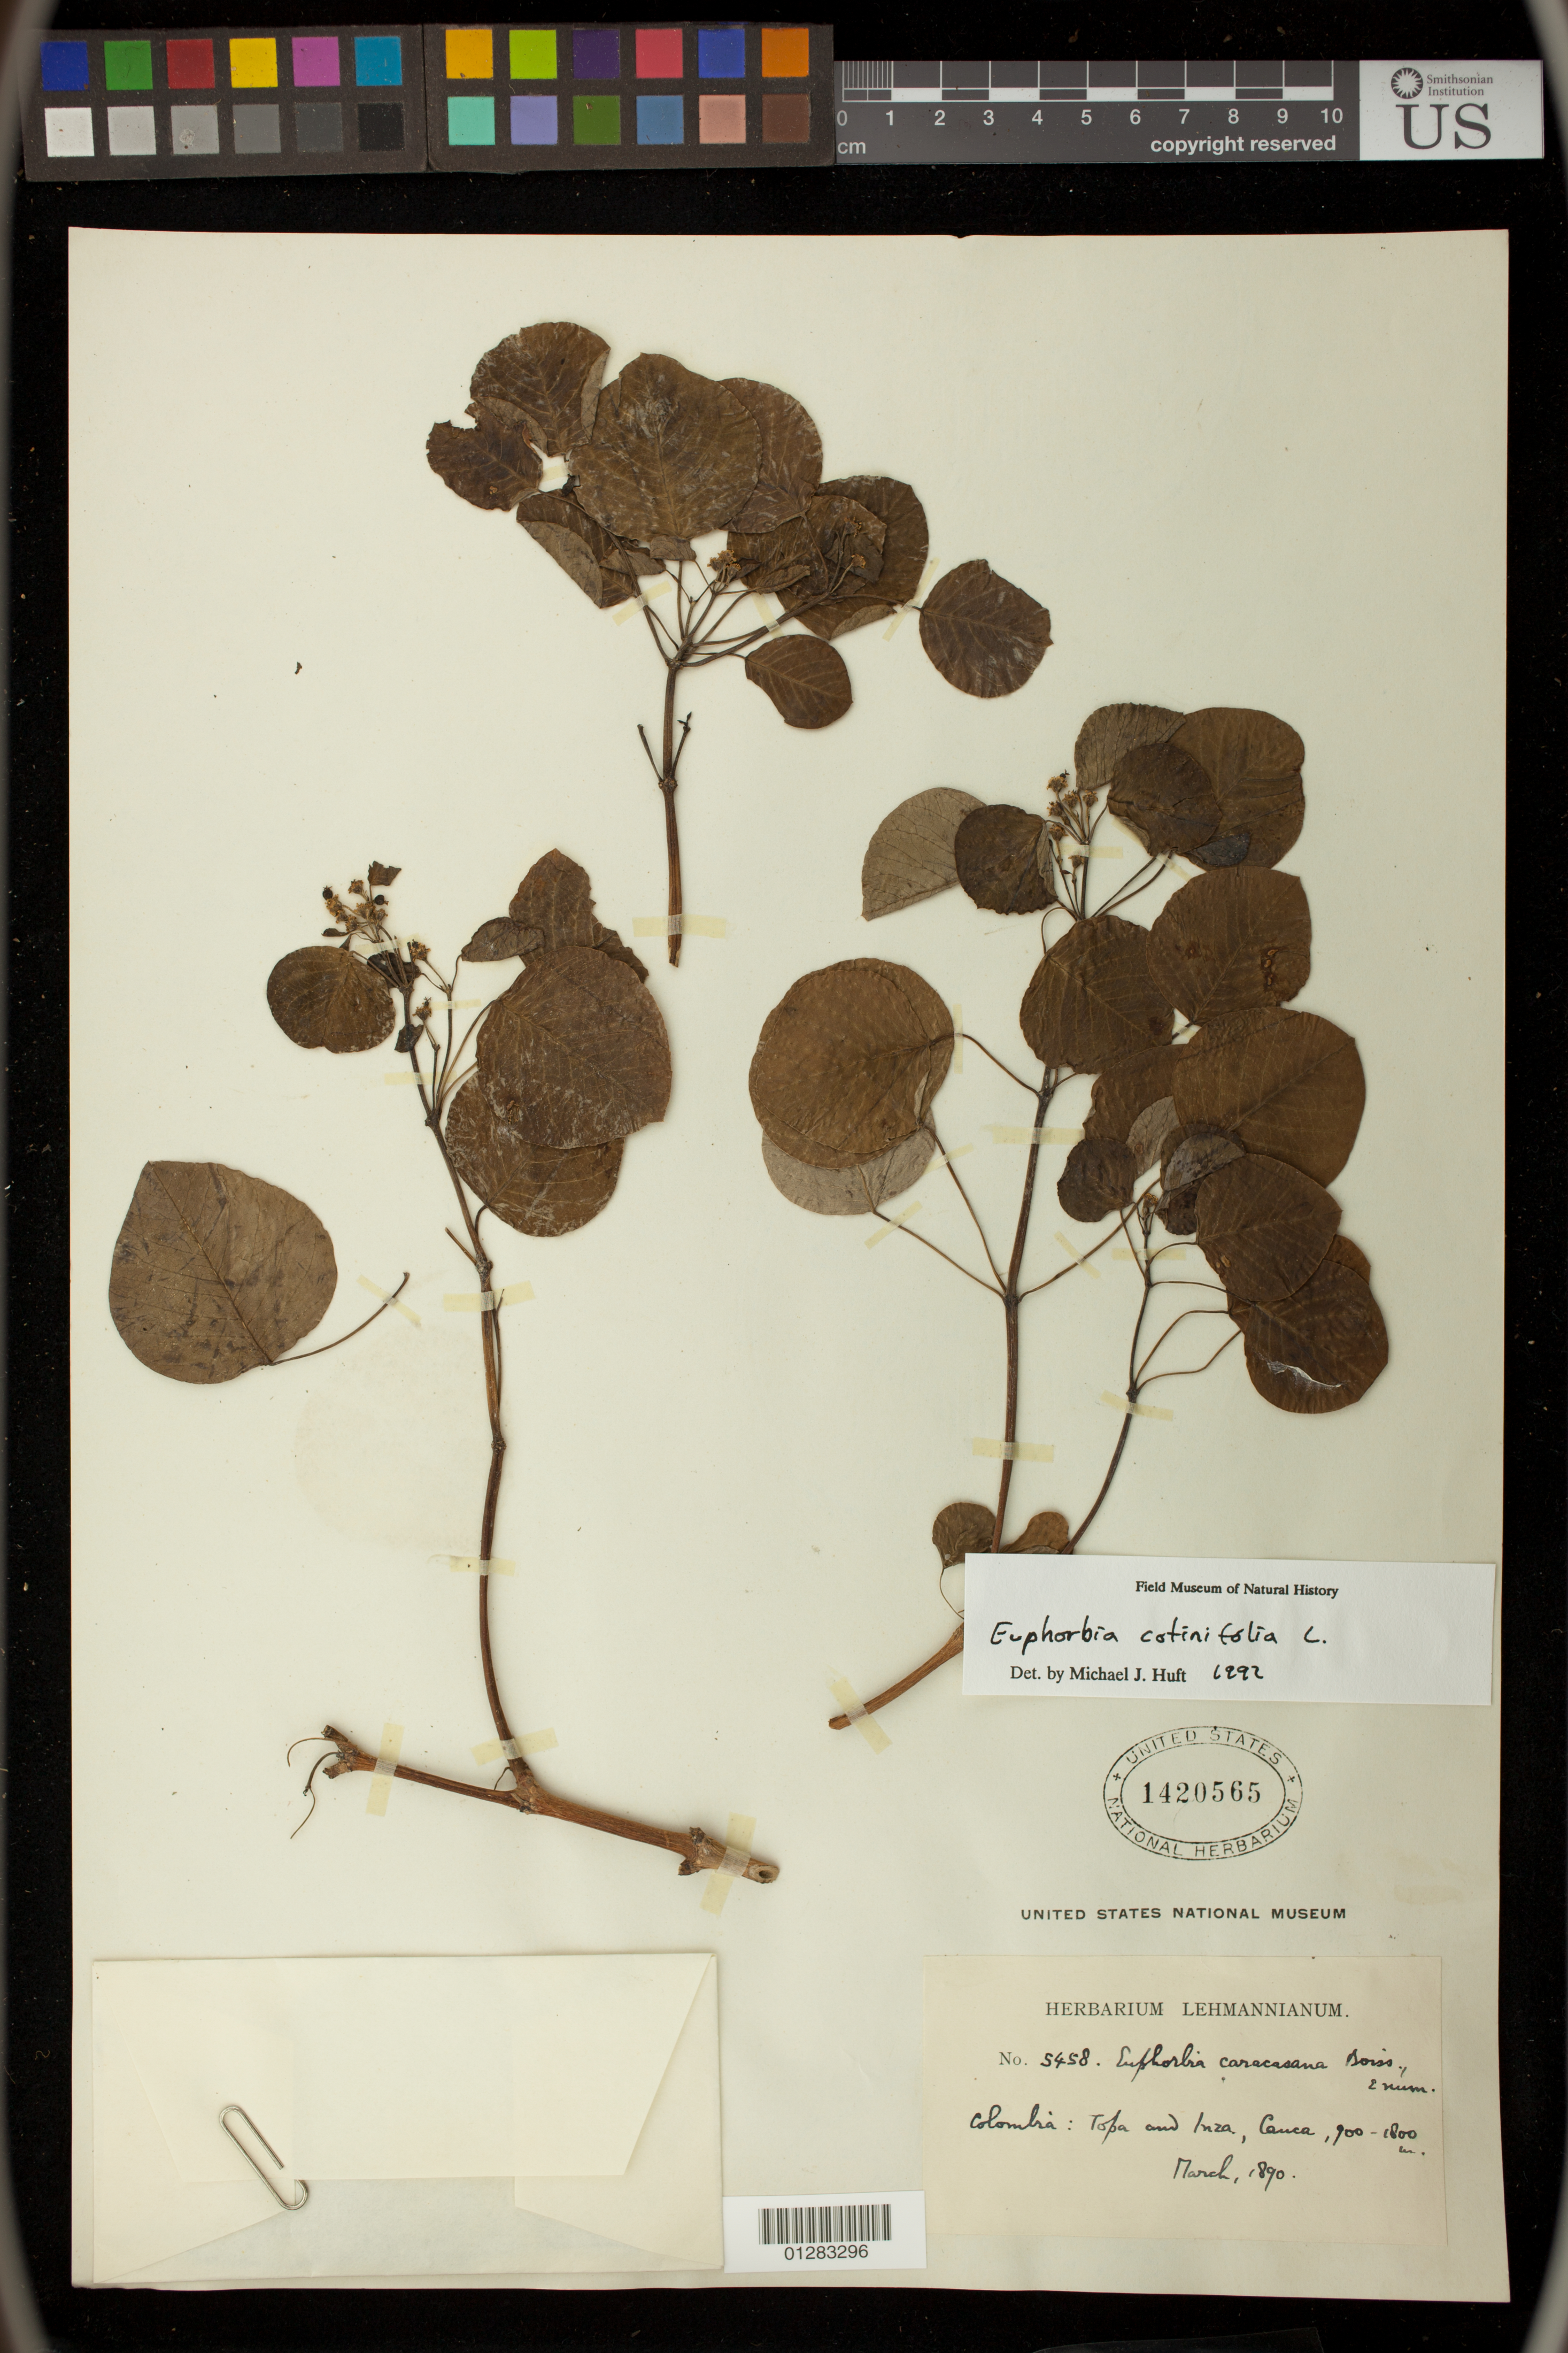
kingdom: Plantae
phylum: Tracheophyta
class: Magnoliopsida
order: Malpighiales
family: Euphorbiaceae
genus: Euphorbia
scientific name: Euphorbia cotinifolia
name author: L.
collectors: ex herb. Lehmannianum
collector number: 5458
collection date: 1890-03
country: Colombia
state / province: Cauca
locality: Topa and Inza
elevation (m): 900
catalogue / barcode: US 1420565